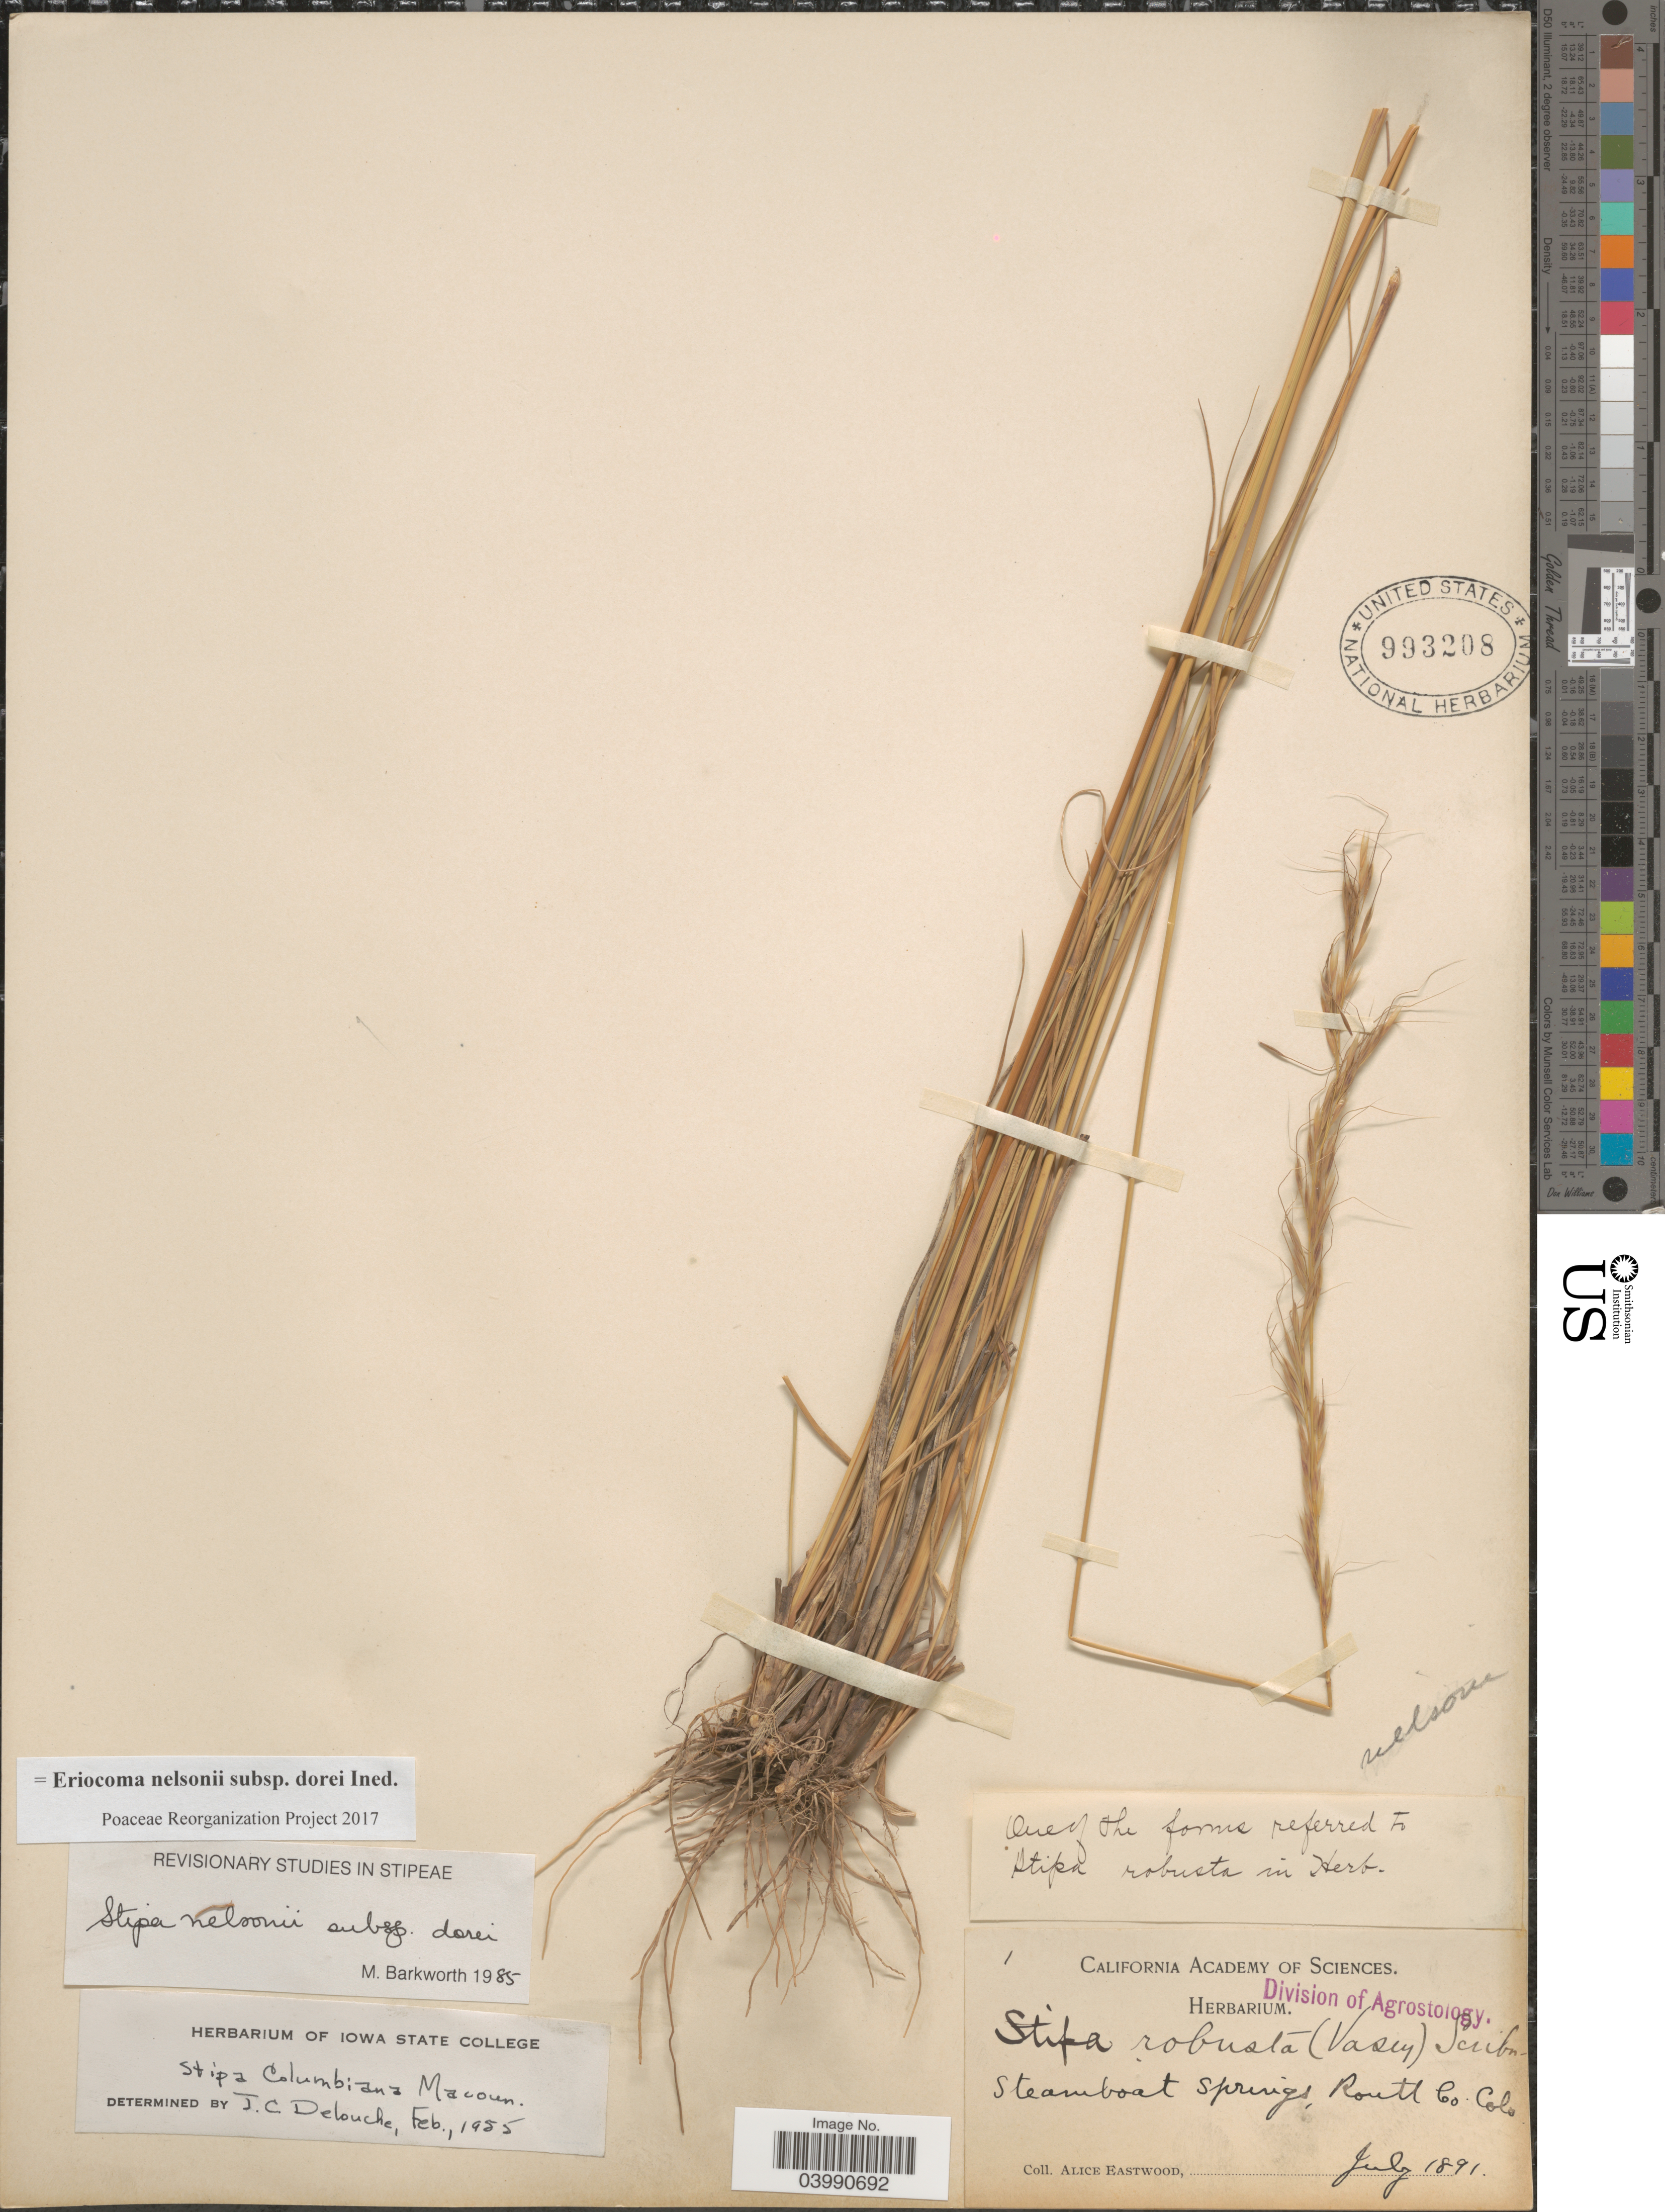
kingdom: Plantae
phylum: Tracheophyta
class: Liliopsida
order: Poales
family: Poaceae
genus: Eriocoma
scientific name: Eriocoma nelsonii subsp. dorei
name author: (Barkworth & J. Maze) Romasch.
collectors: A. Eastwood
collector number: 1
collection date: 1891-07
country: United States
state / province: Colorado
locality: Steamboat Springs, Routt Co.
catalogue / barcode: US 993208